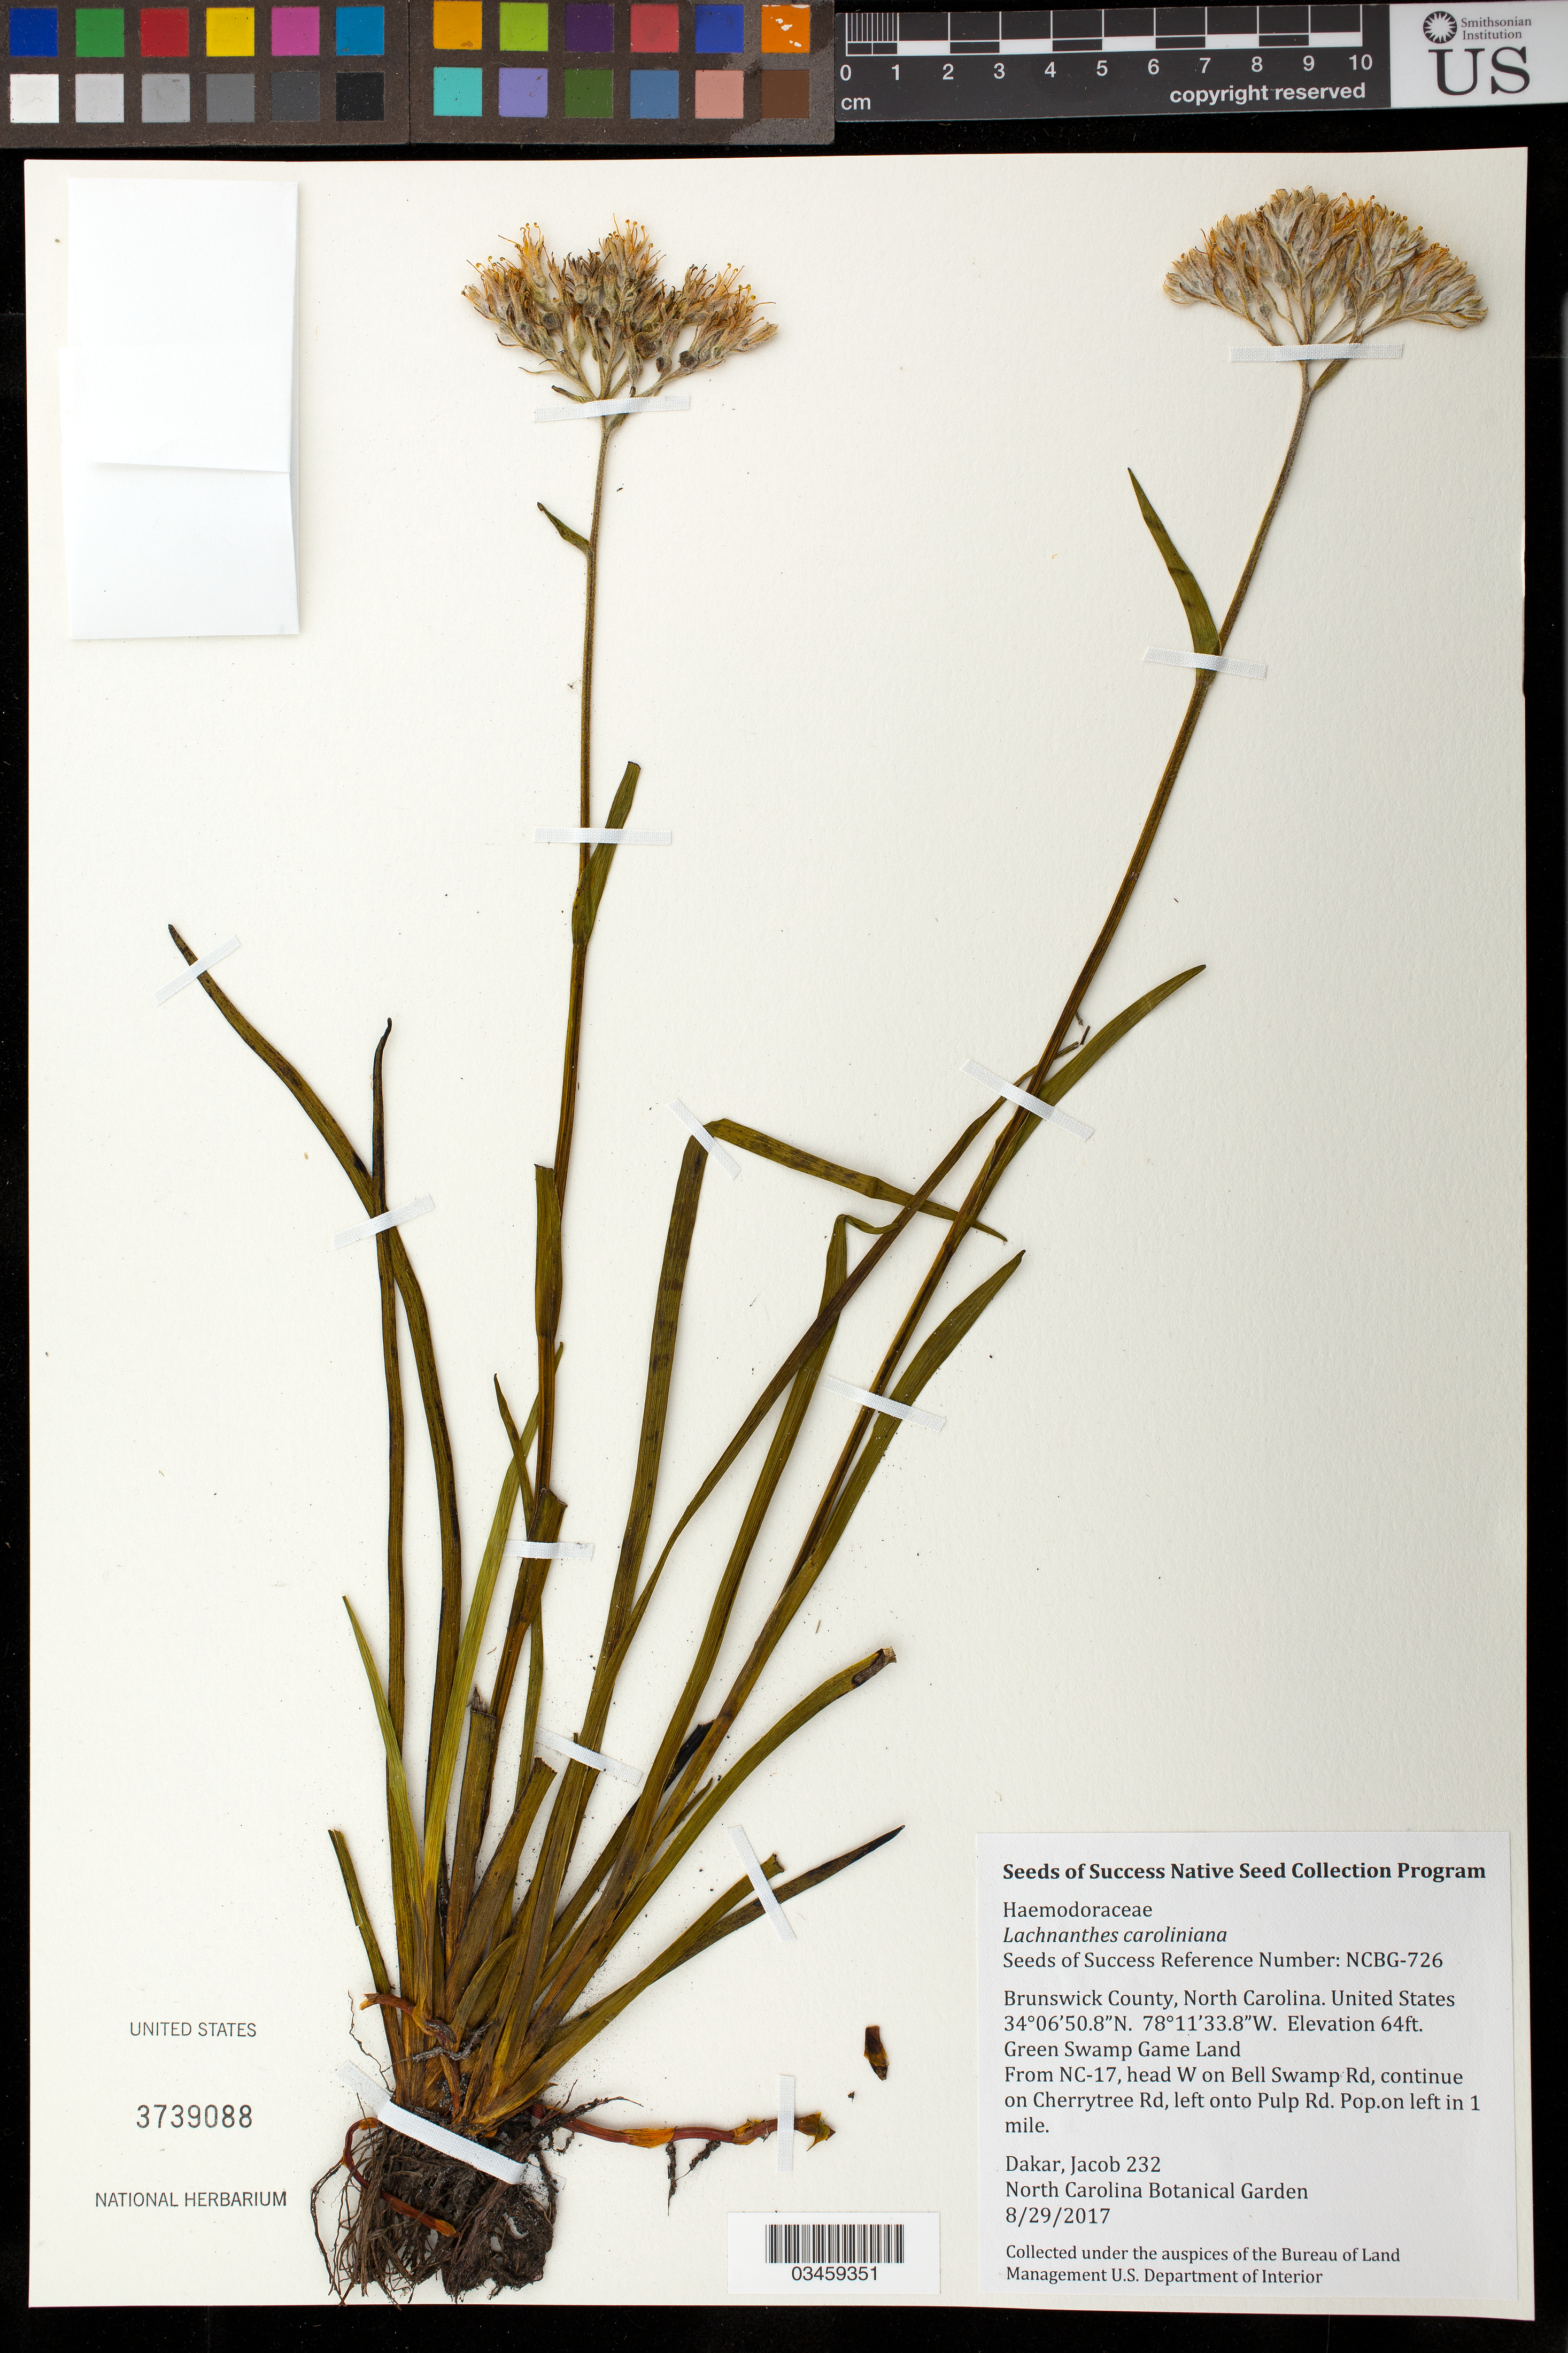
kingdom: Plantae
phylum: Tracheophyta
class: Liliopsida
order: Commelinales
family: Haemodoraceae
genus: Lachnanthes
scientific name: Lachnanthes caroliniana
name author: (Lam.) Dandy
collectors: J. Dakar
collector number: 232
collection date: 2017-08-29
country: United States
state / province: North Carolina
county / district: Brunswick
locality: Green Swamp Game Land, from NC-17, head W on Bell Swamp Rd, continue on Cherrytree Rd, left onto Pulp Rd 1 mi.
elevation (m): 71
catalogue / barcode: US 3739088